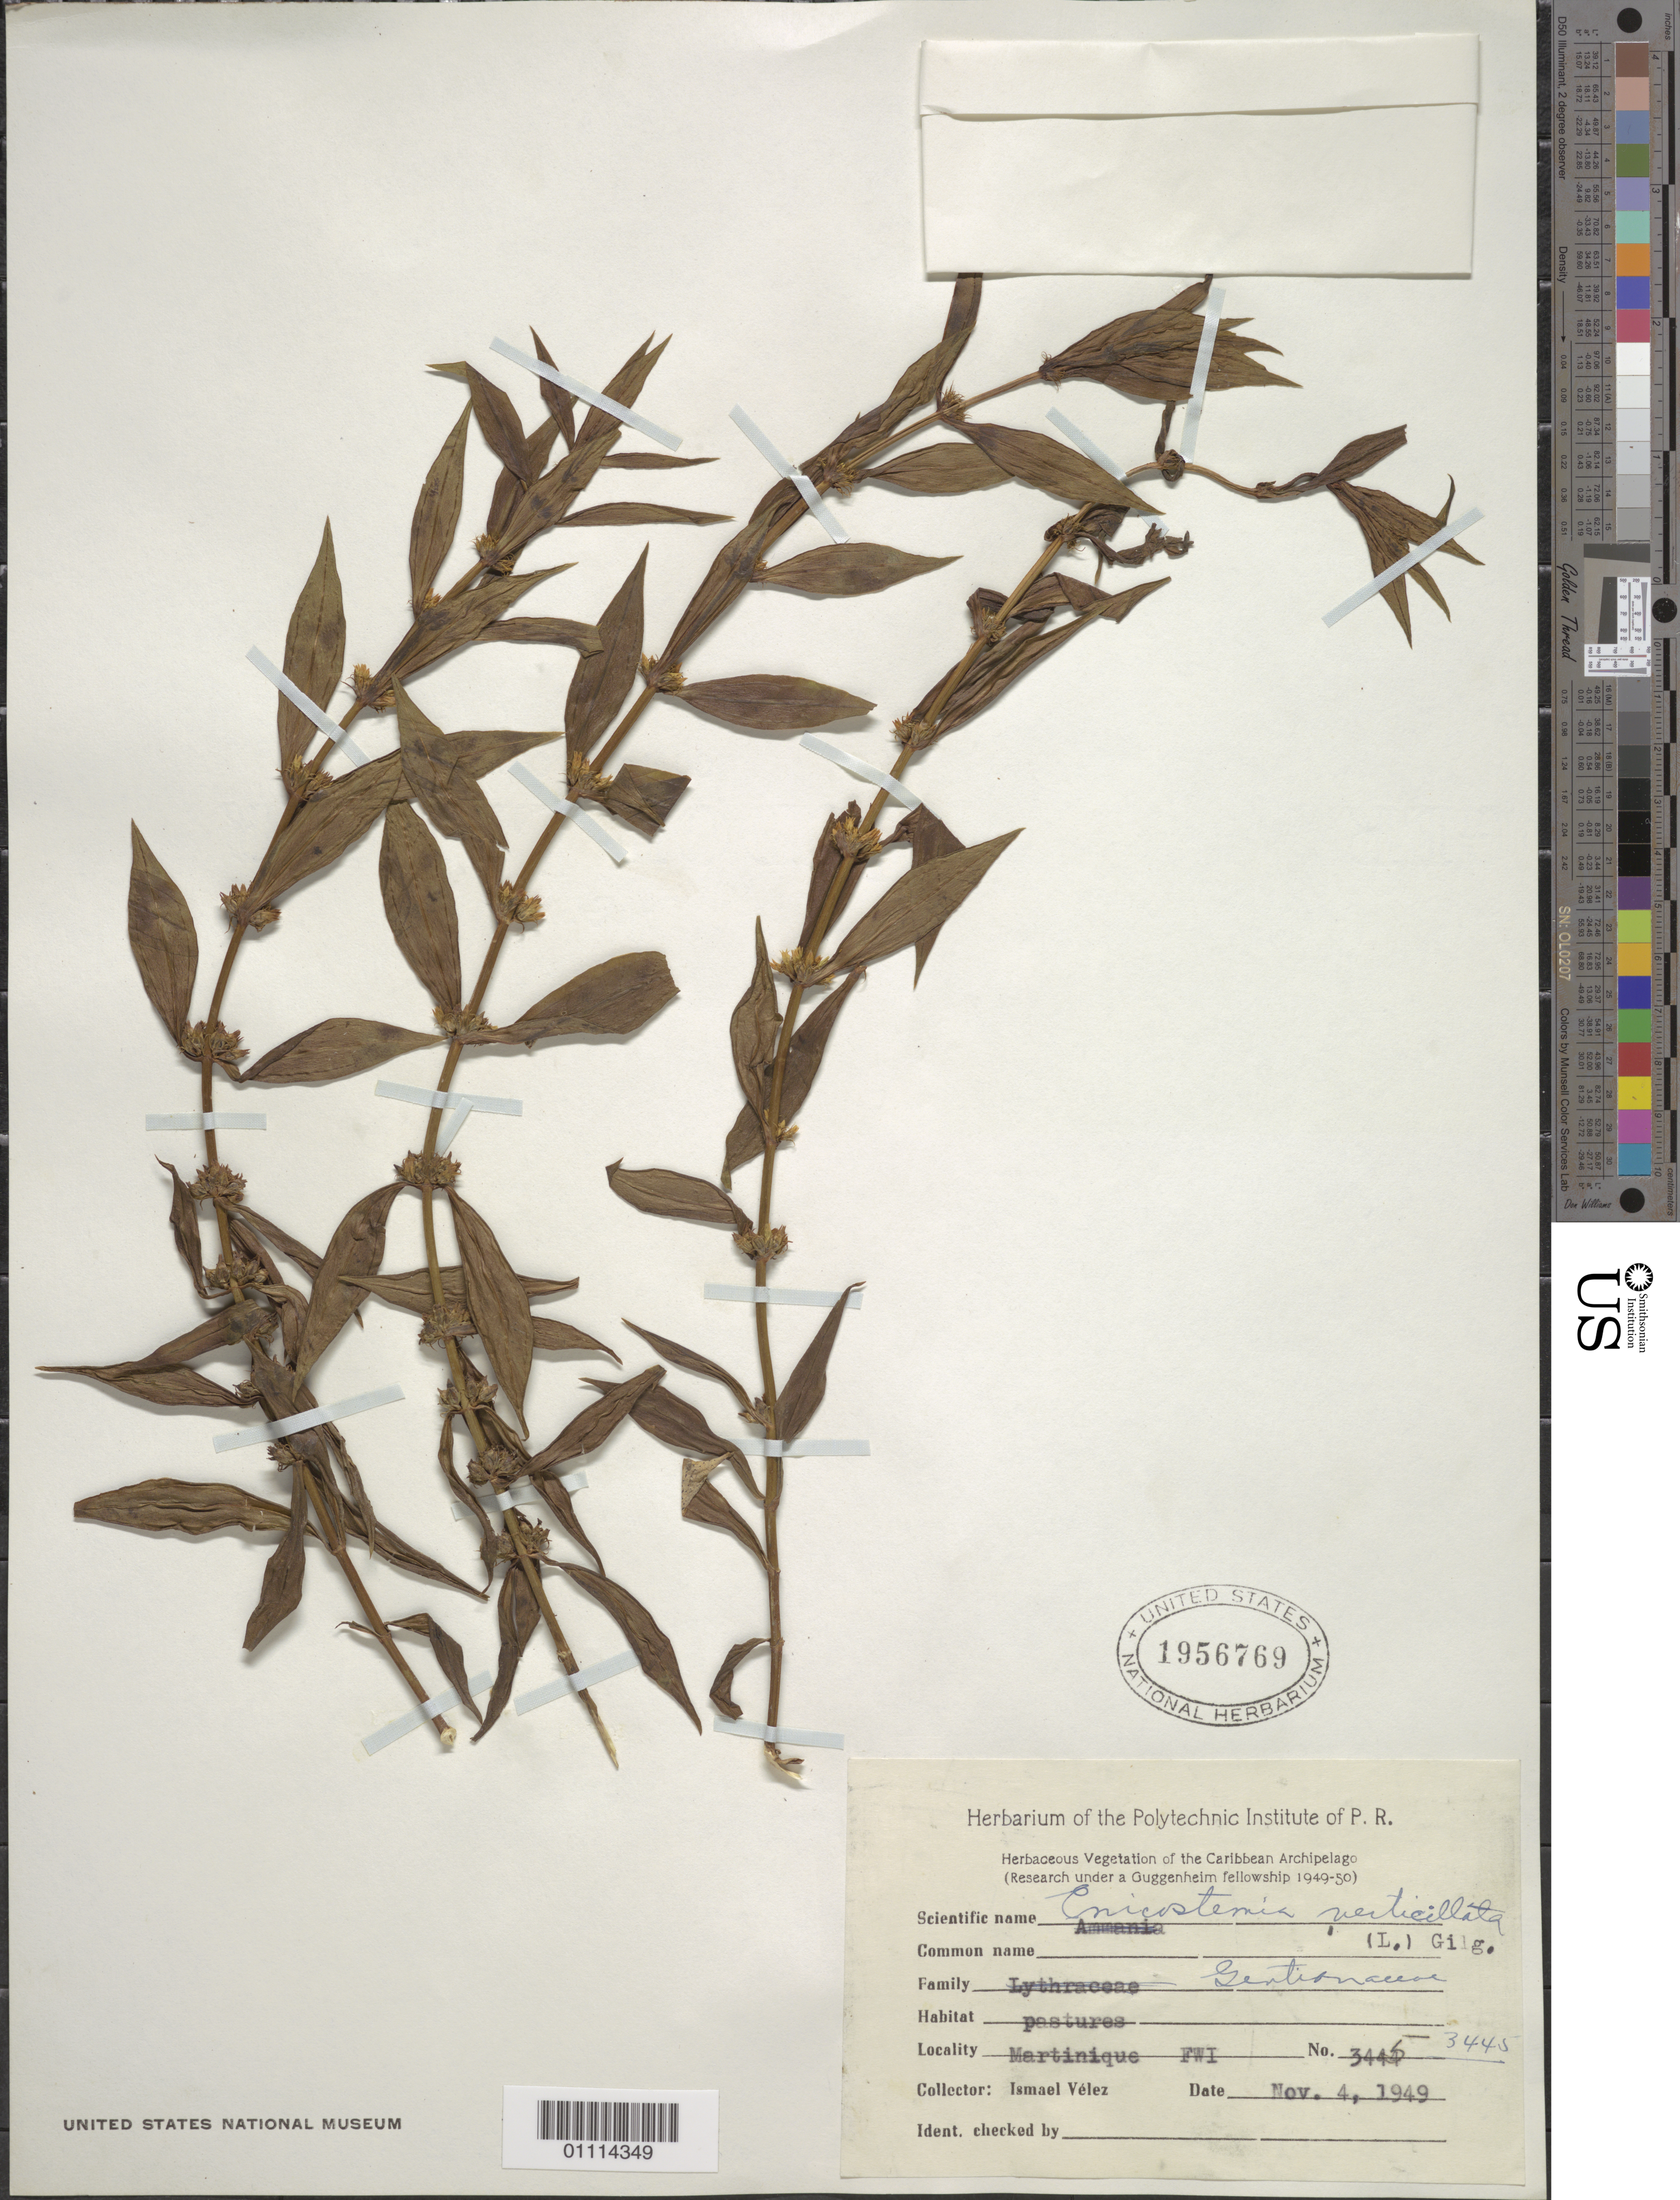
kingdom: Plantae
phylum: Tracheophyta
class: Magnoliopsida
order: Gentianales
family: Gentianaceae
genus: Enicostema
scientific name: Enicostema verticillatum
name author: (L.) Engl.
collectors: I. Velez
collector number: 3445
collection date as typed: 04 Nov 1949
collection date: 1949-11-04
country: Martinique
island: Martinique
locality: Martinique. Pastures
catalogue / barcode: US 1956769